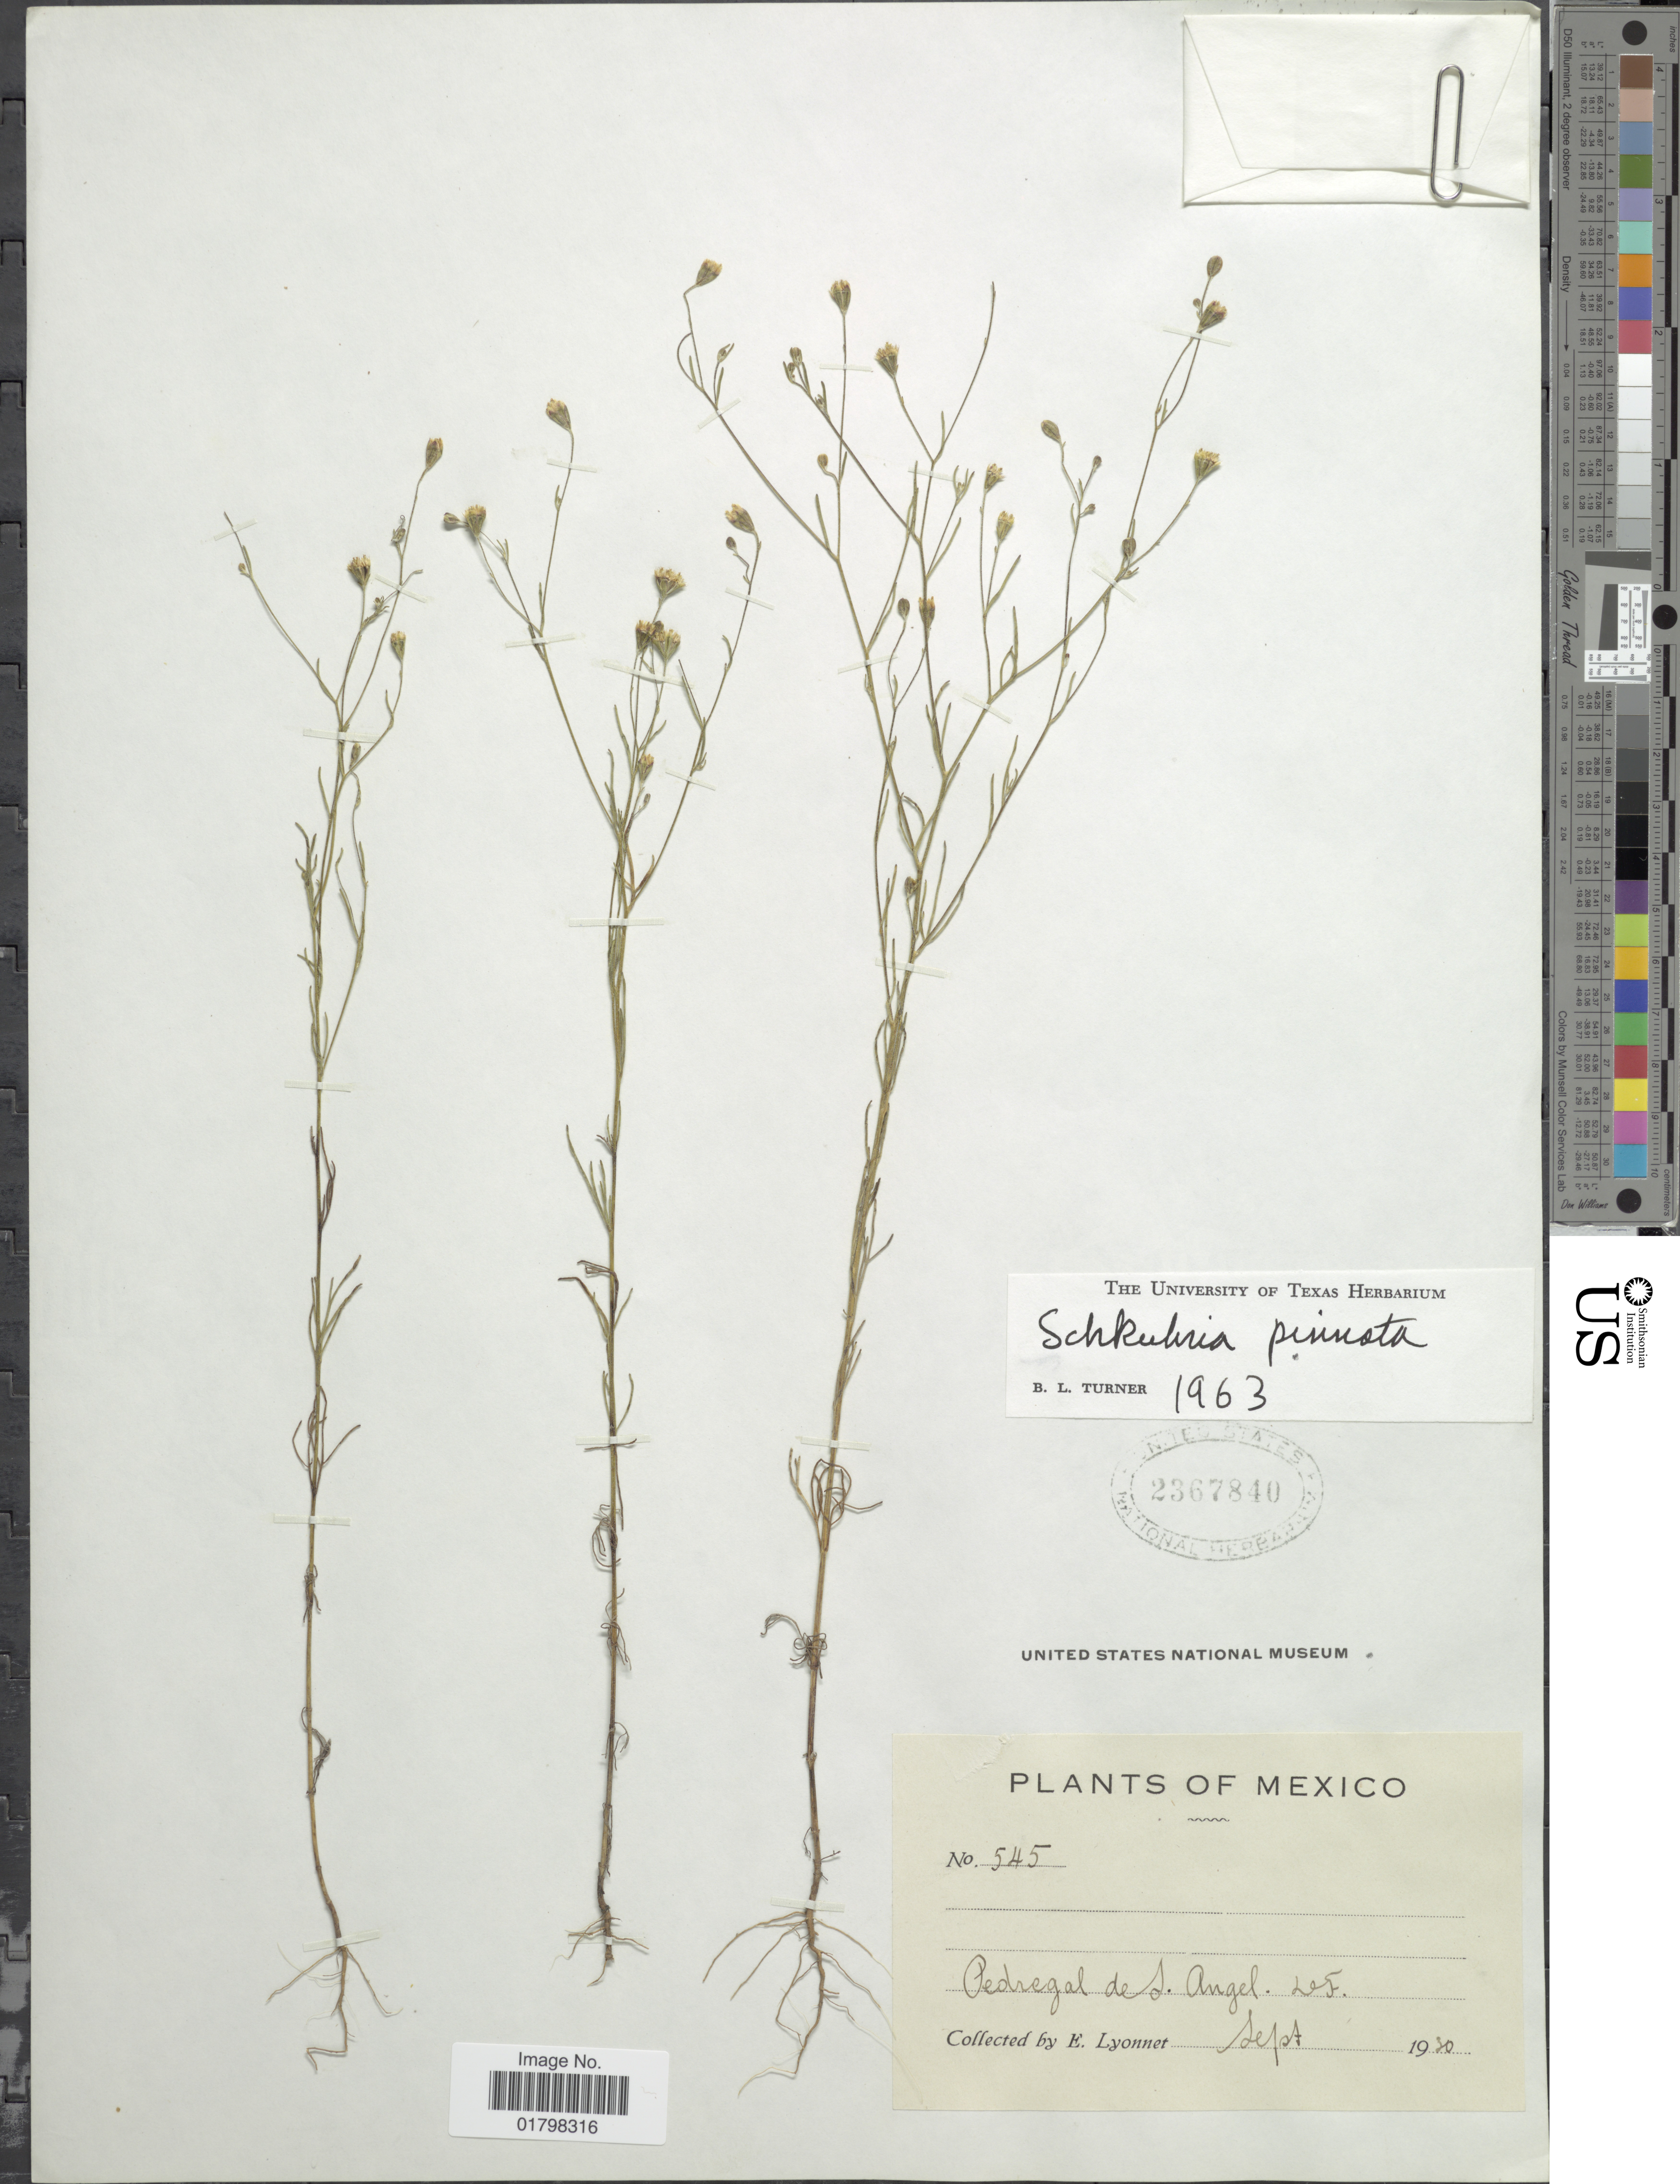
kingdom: Plantae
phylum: Tracheophyta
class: Magnoliopsida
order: Asterales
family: Asteraceae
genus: Schkuhria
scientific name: Schkuhria pinnata var. virgata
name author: (La Llave ex La Llave) Heiser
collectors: E. Lyonnet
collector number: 545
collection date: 1930-09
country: Mexico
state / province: Distrito Federal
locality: Pedregal de S. Angel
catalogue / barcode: US 2367840